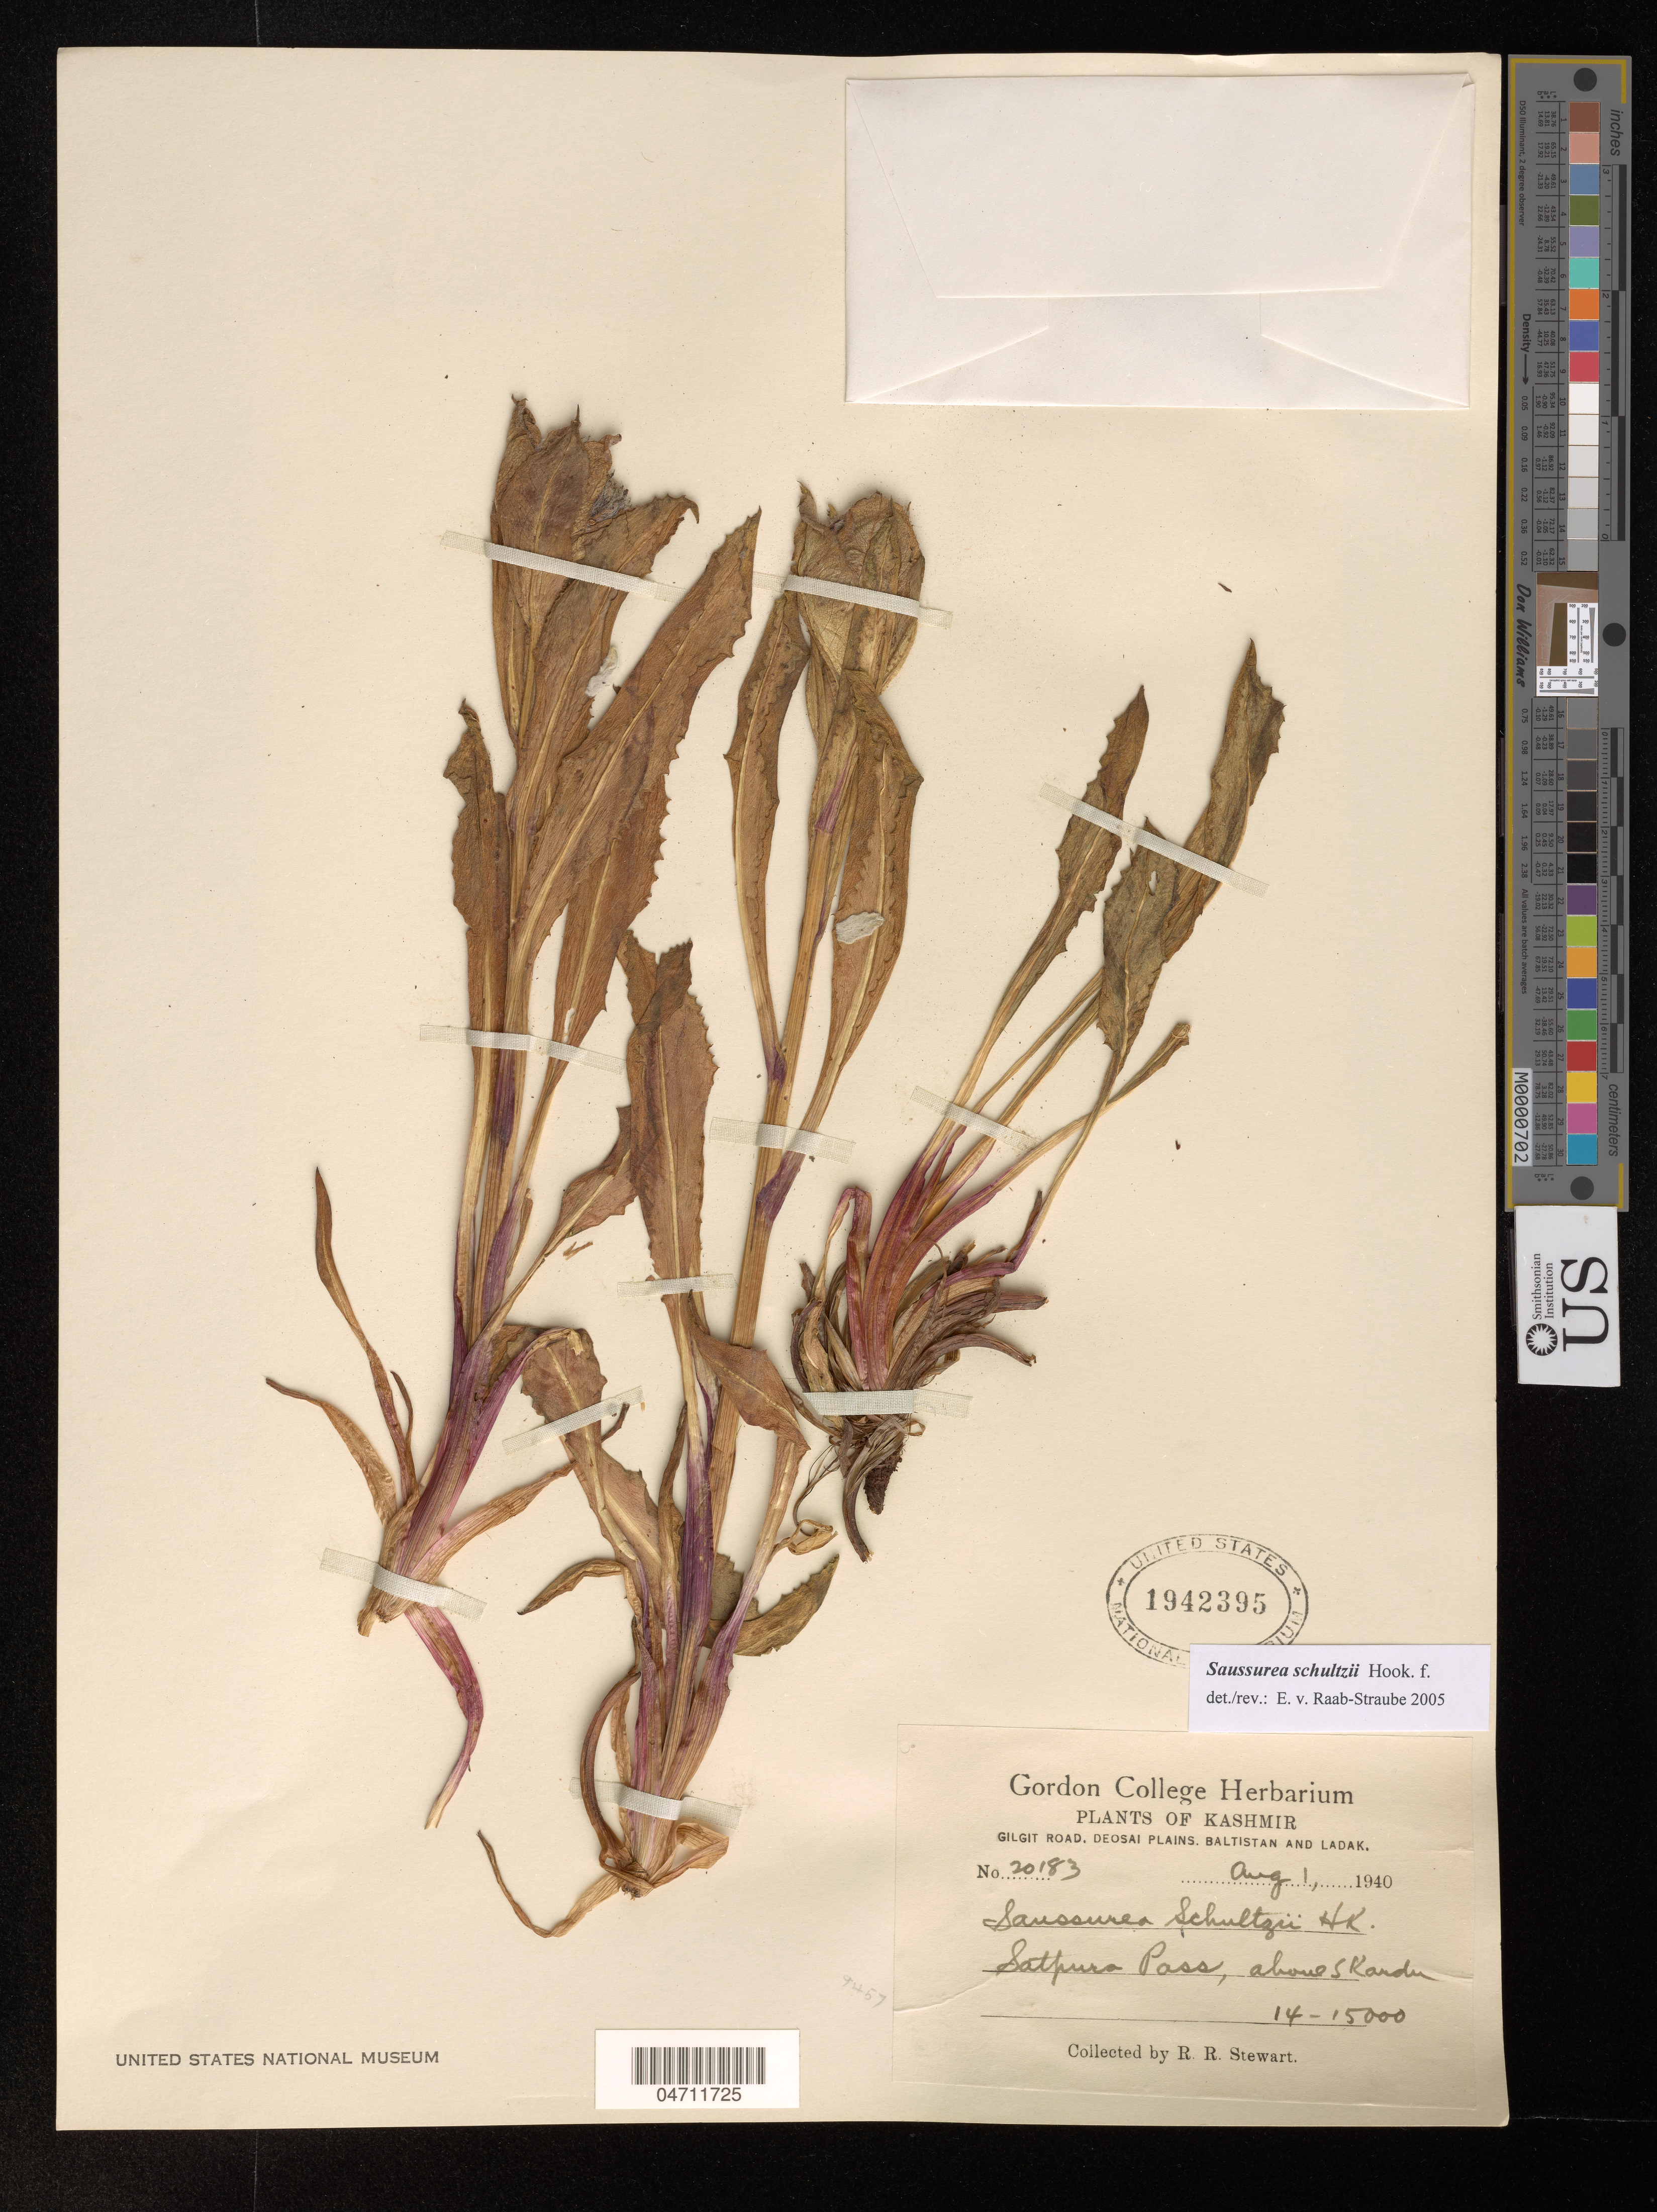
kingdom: Plantae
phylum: Tracheophyta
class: Magnoliopsida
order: Asterales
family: Asteraceae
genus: Saussurea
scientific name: Saussurea schultzii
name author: Hook. f.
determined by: Raab-Straube, Eckhard von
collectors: R. Stewart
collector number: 20183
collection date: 1940-08-01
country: India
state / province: Jammu and Kashmir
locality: Kashmir. Satpura La, above Skardu. Baltistan.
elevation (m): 4267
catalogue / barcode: US 1942395